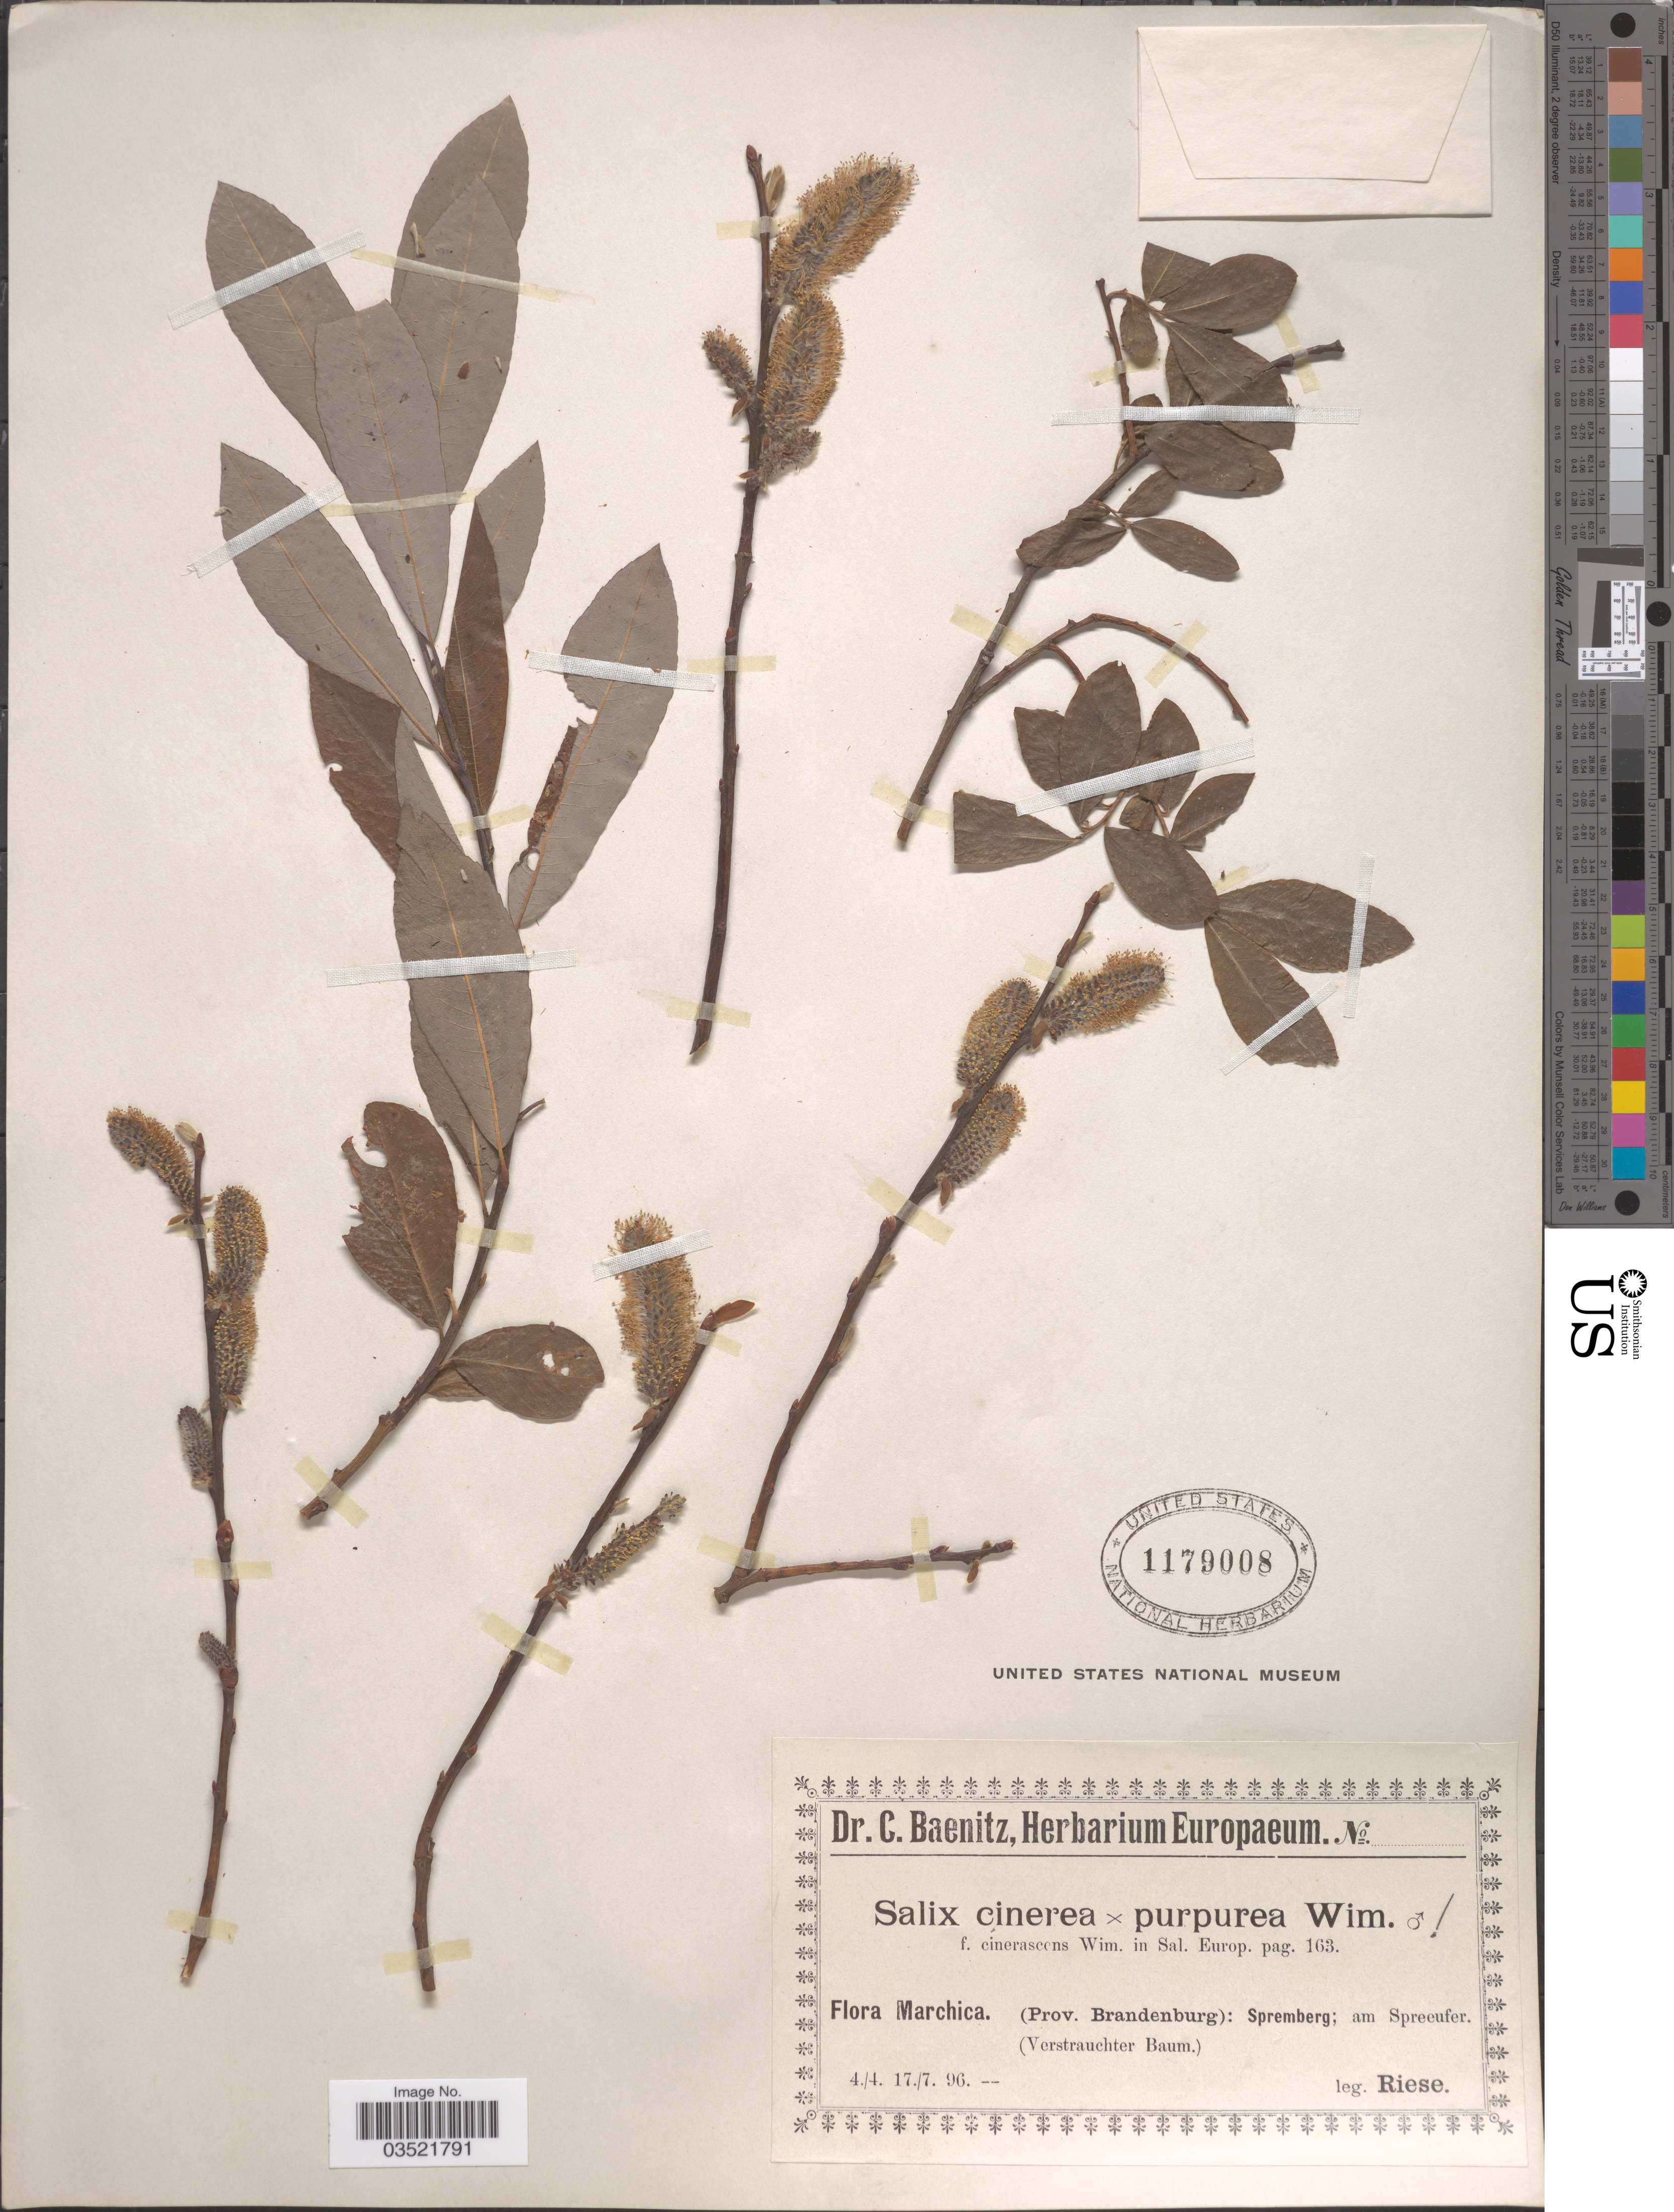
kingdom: Plantae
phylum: Tracheophyta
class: Magnoliopsida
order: Malpighiales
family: Salicaceae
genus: Salix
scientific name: Salix cinerea x S. purpurea f. cinerascens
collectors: Riese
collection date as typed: Transcribed d/m/y: 4/4/96 to 17/7/96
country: Germany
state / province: Brandenburg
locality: Marchica.: Spremberg; am Spreeufer. (Verstrauchter Baum.).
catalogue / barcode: US 1179008